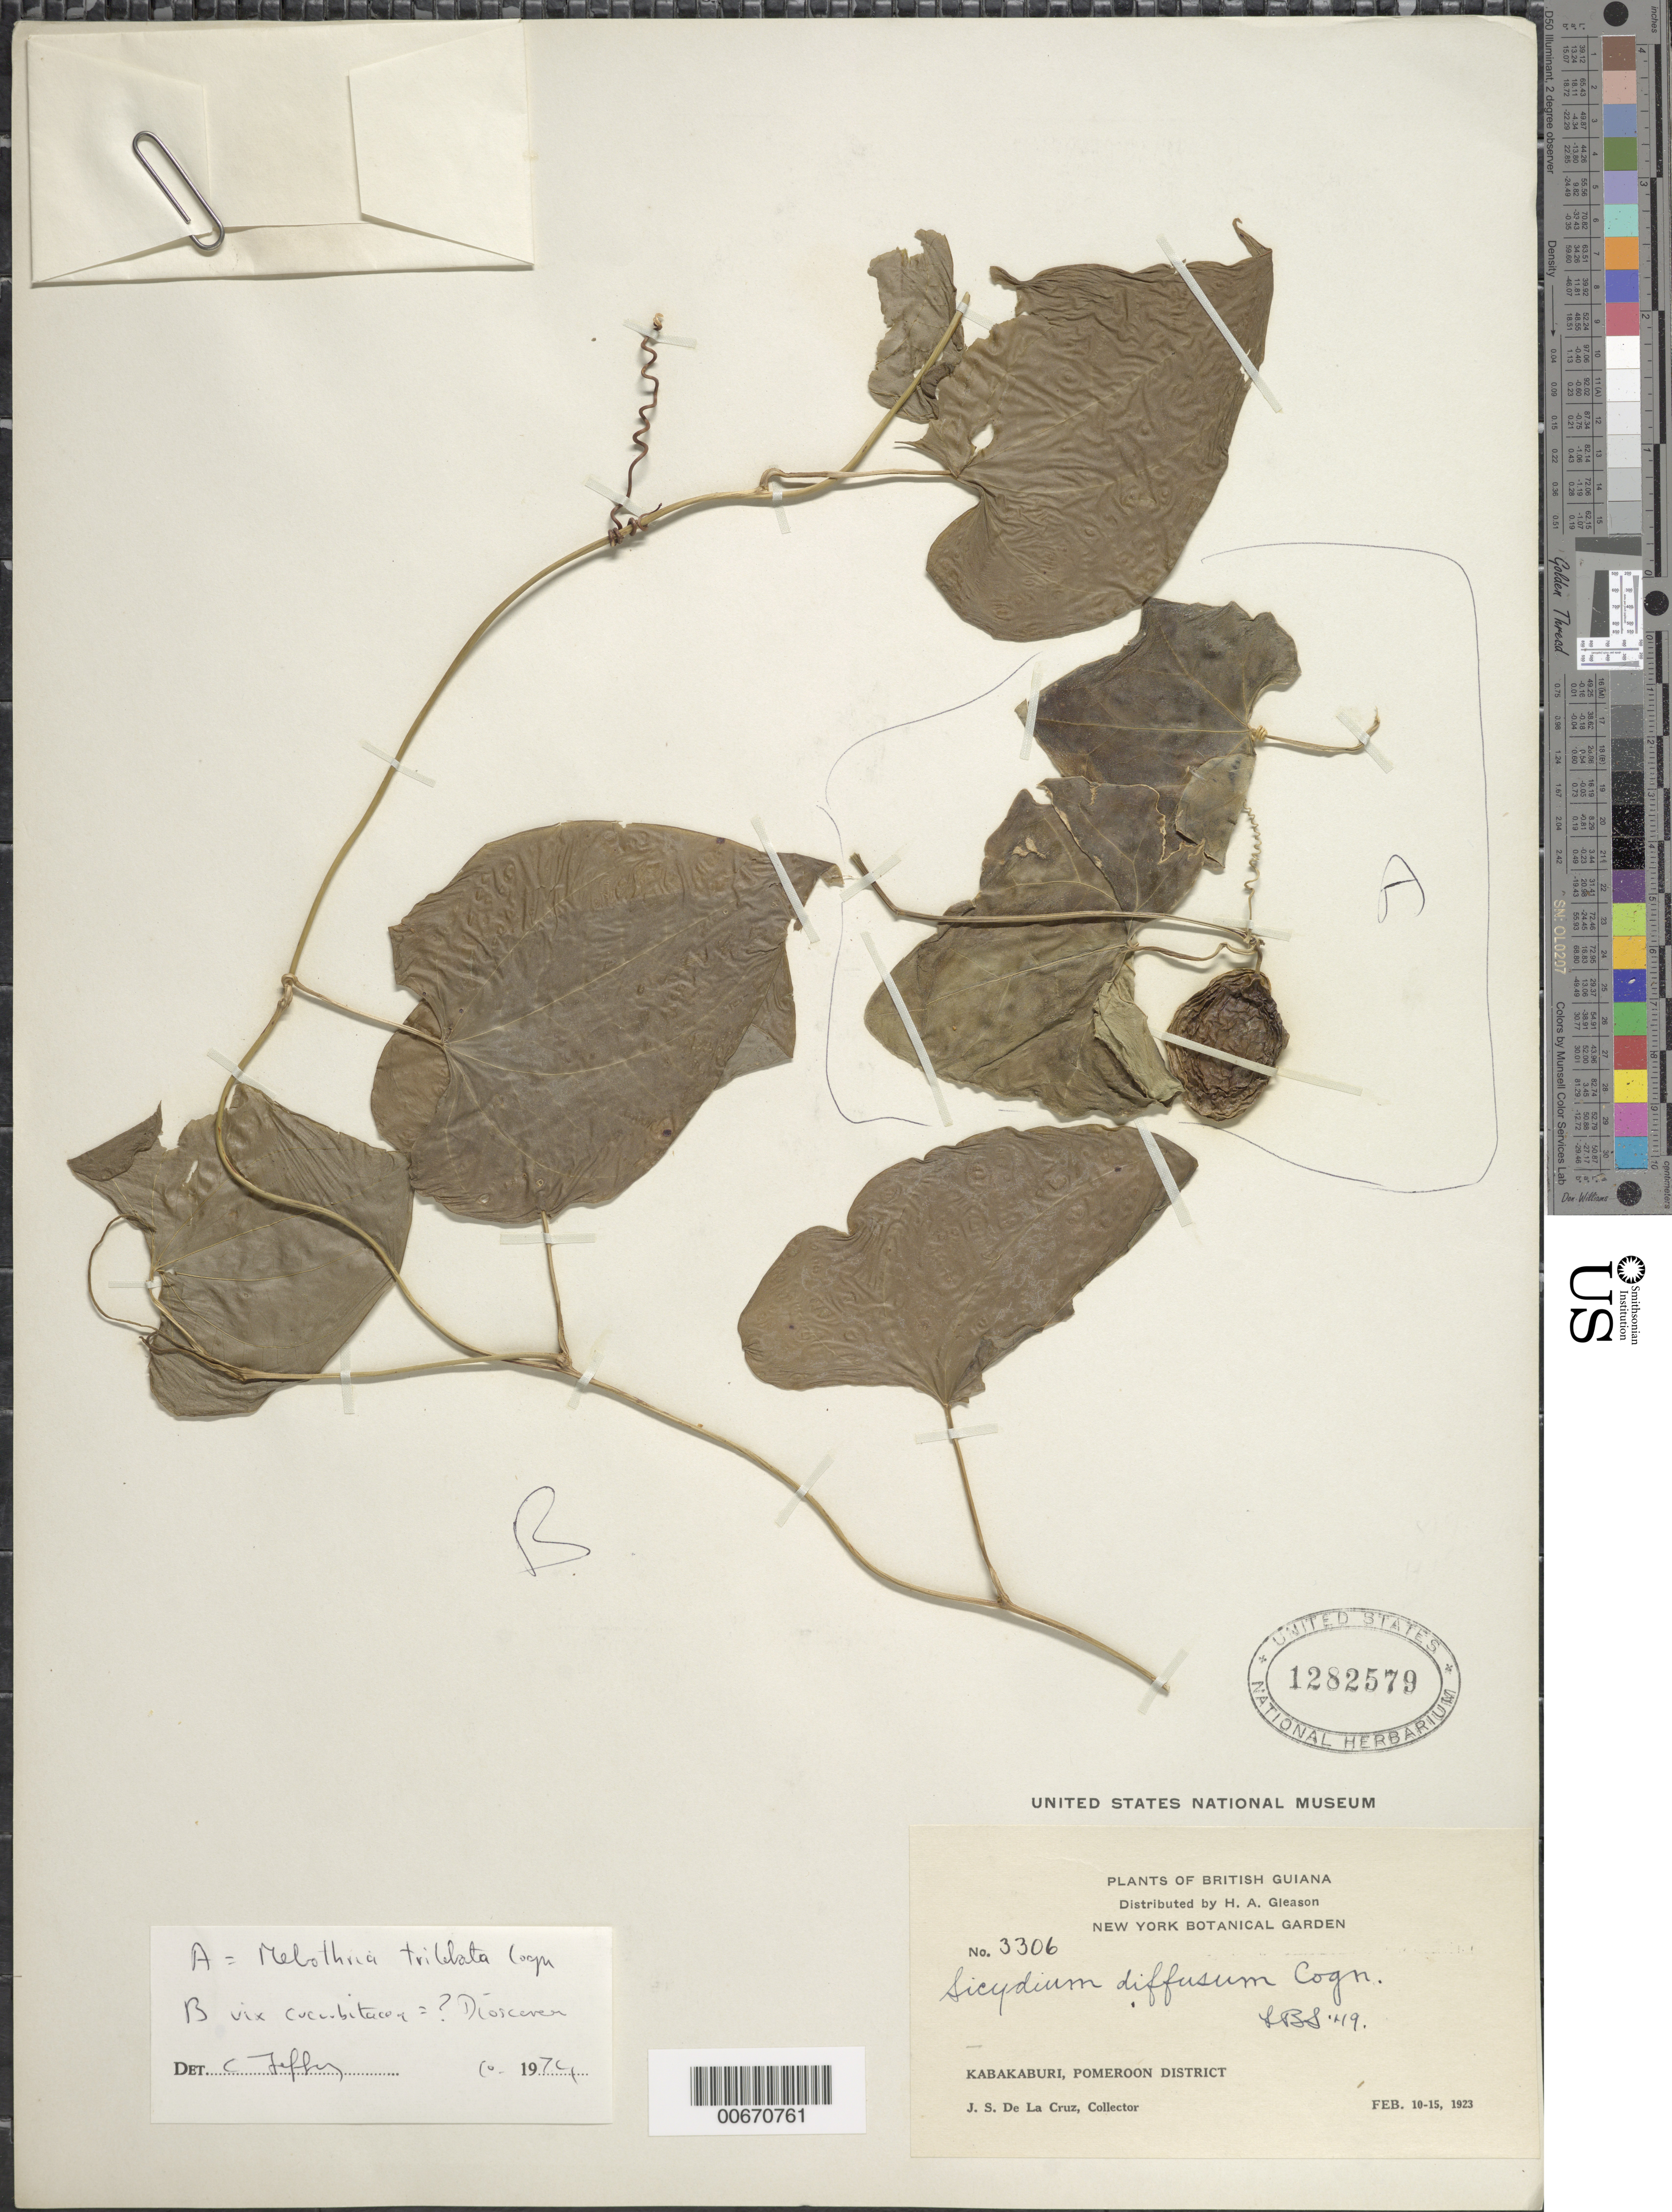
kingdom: Plantae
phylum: Tracheophyta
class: Magnoliopsida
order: Cucurbitales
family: Cucurbitaceae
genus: Melothria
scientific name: Melothria trilobata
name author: Cogn.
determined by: Jeffrey, C.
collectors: J. S. de la Cruz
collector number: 3306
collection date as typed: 10-Feb-23 to 15-Feb-23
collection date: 1923-02-10/1923-02-15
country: Guyana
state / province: Pomeroon-Supenaam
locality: Kabakaburi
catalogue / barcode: US 1282579